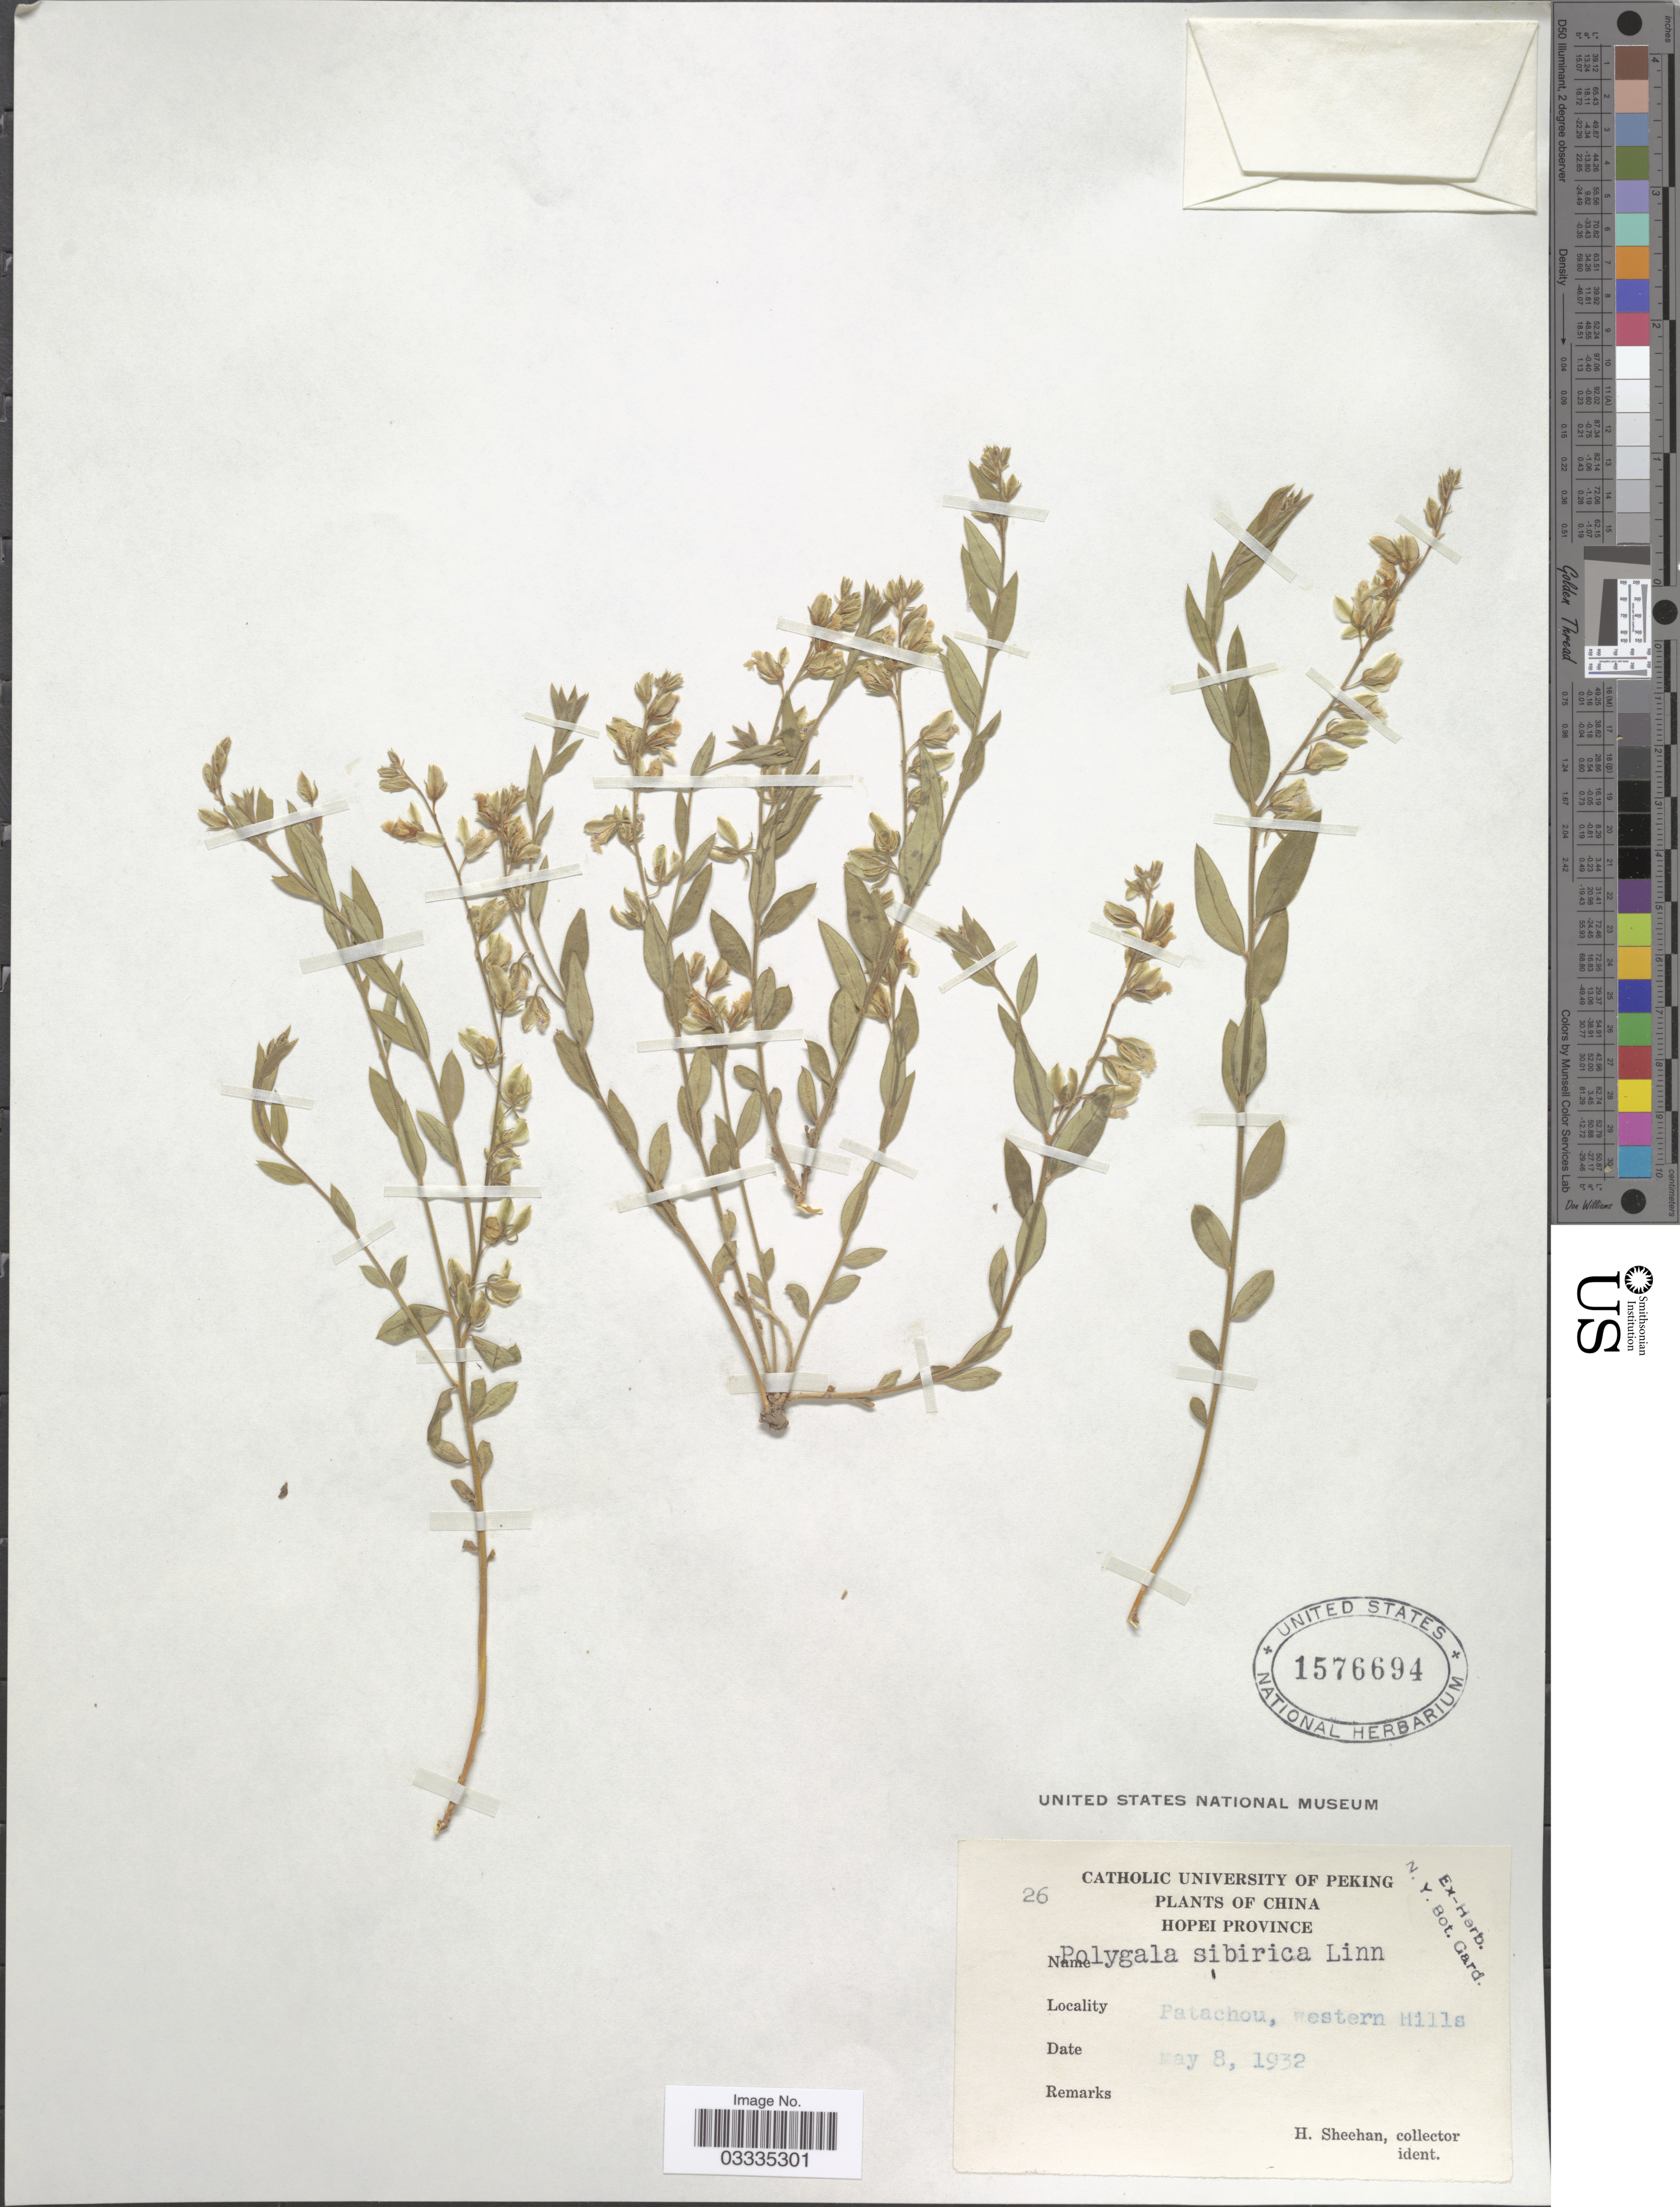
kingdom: Plantae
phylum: Tracheophyta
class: Magnoliopsida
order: Fabales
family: Polygalaceae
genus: Polygala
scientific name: Polygala sibirica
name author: L.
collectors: H. Sheehan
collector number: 26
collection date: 1932-05-08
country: China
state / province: Hebei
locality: Hopei Province. Patachou, Western Hills.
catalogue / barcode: US 1576694